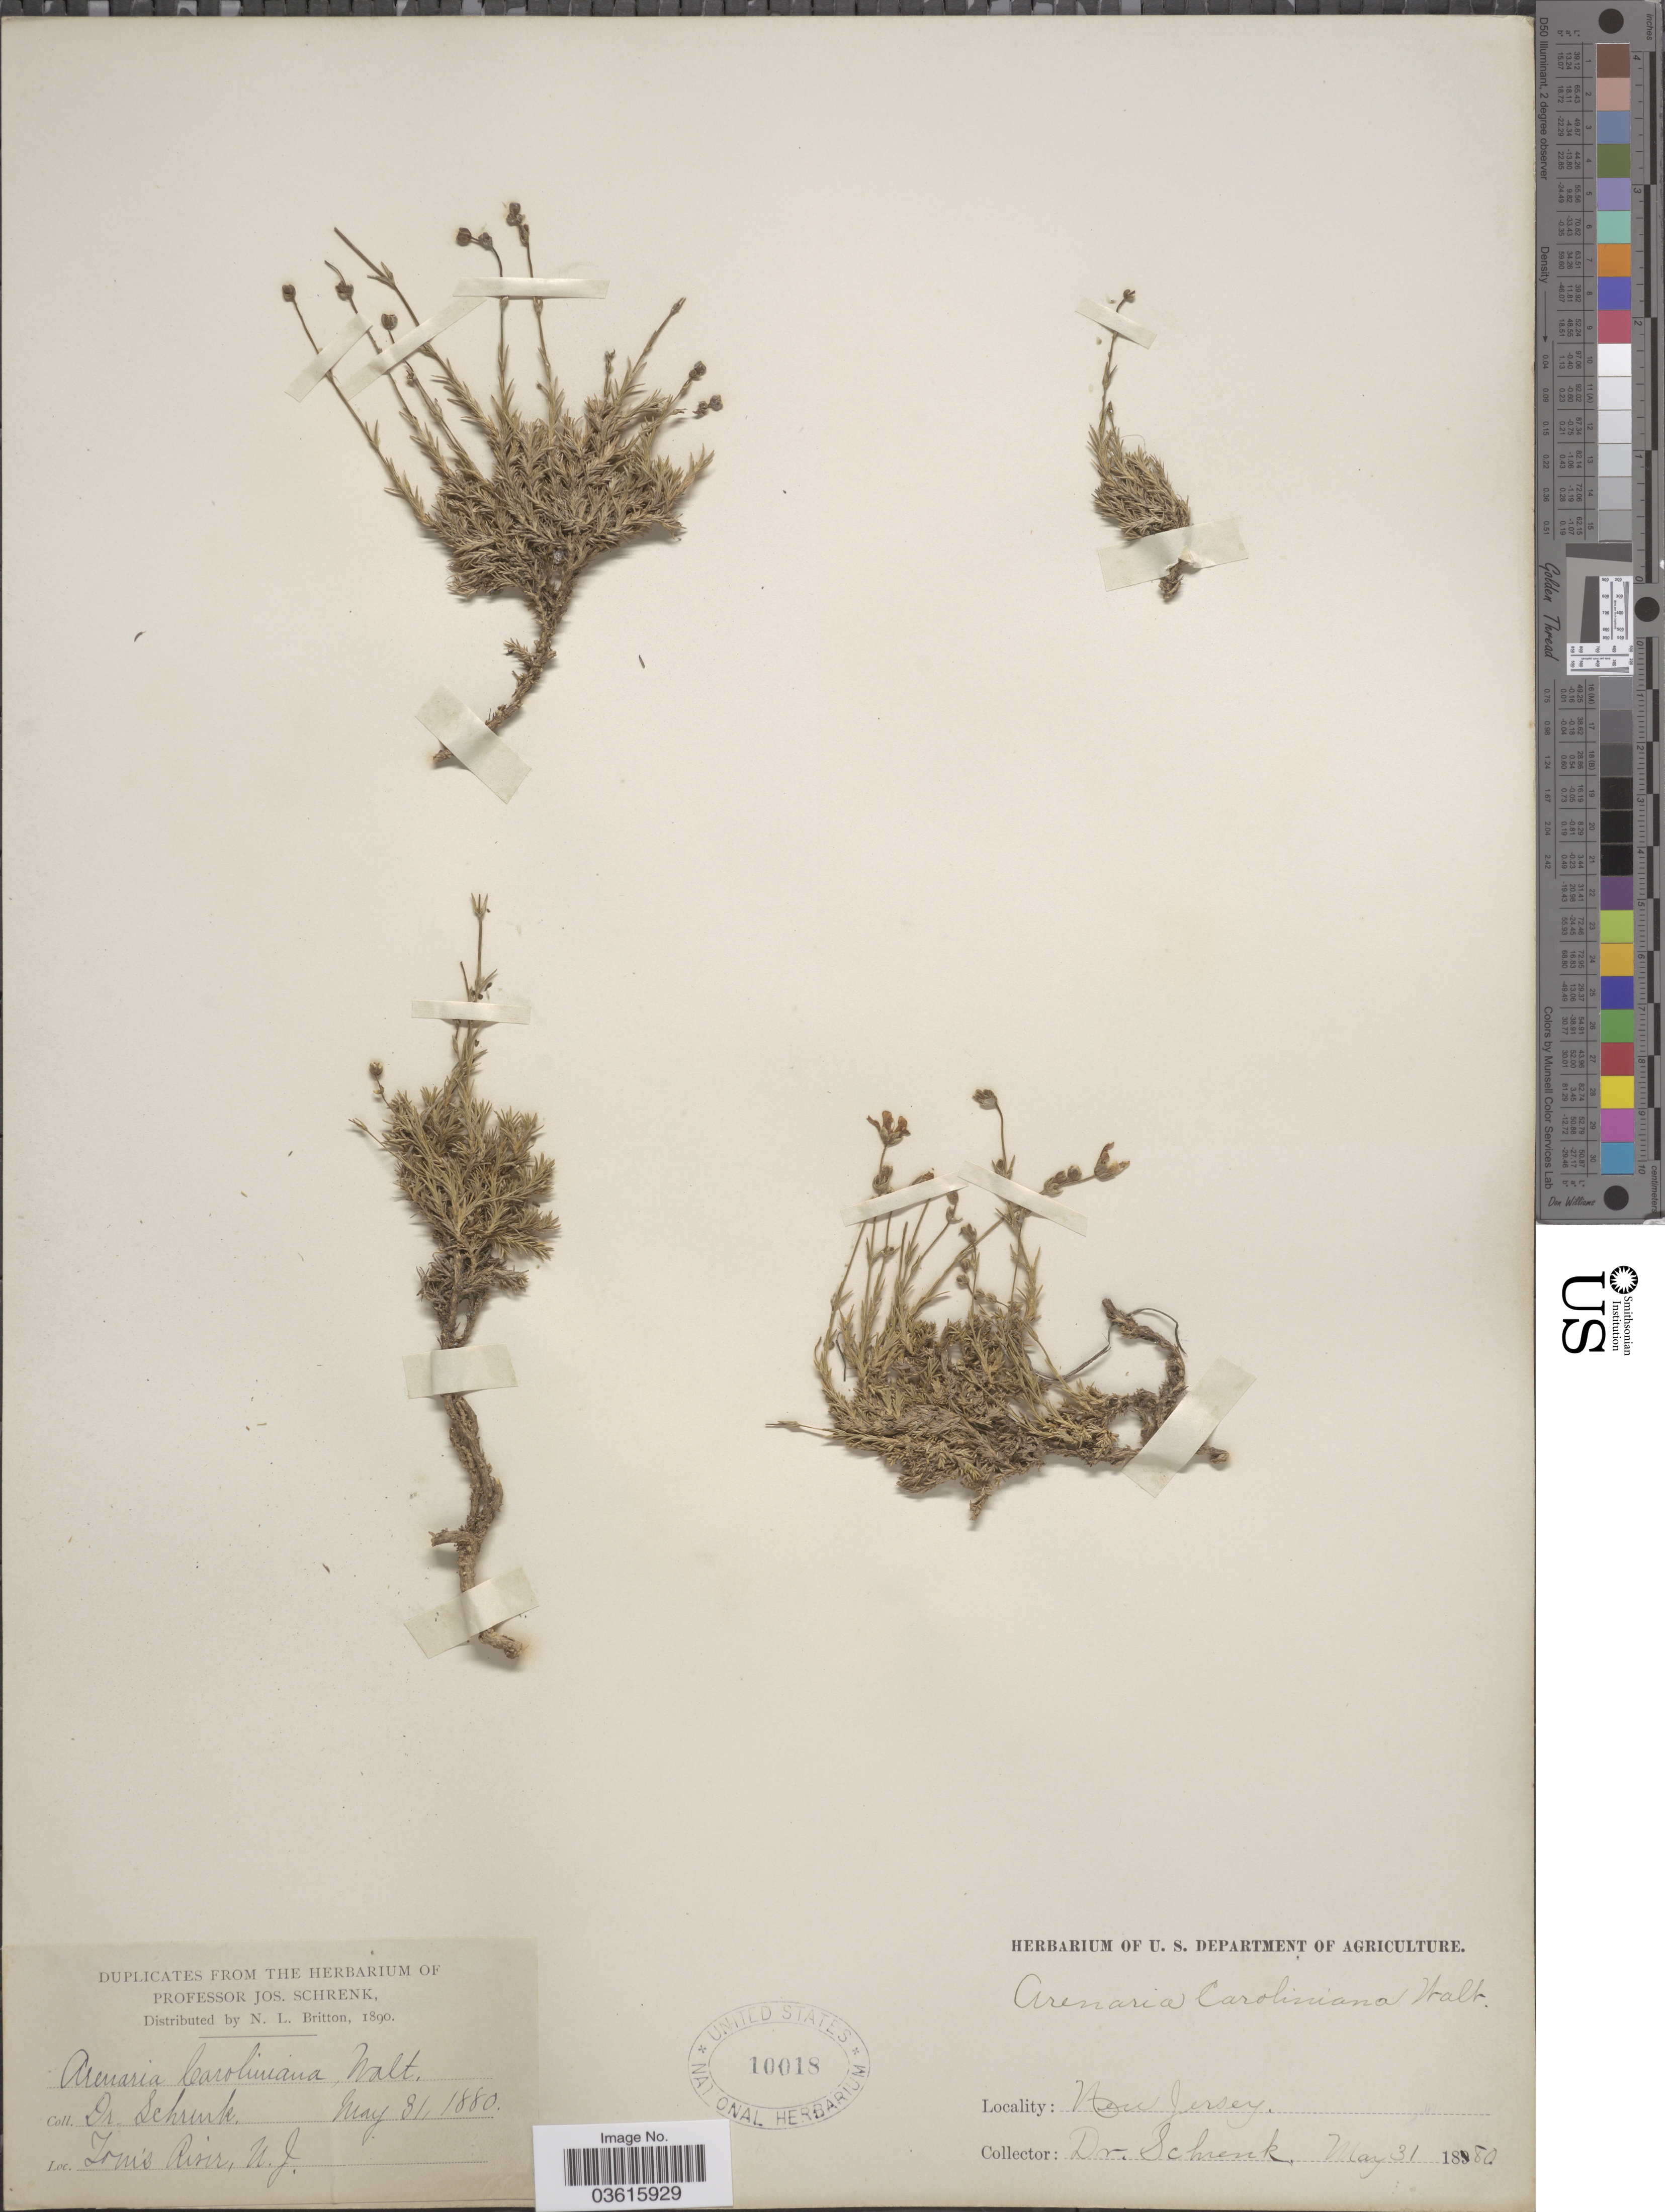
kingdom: Plantae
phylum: Tracheophyta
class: Magnoliopsida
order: Caryophyllales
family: Caryophyllaceae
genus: Minuartia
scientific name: Minuartia caroliniana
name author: (Walter) Mattf.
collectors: J. Schrenk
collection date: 1880-05-31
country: United States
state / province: New Jersey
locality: Tom's River.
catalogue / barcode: US 10018